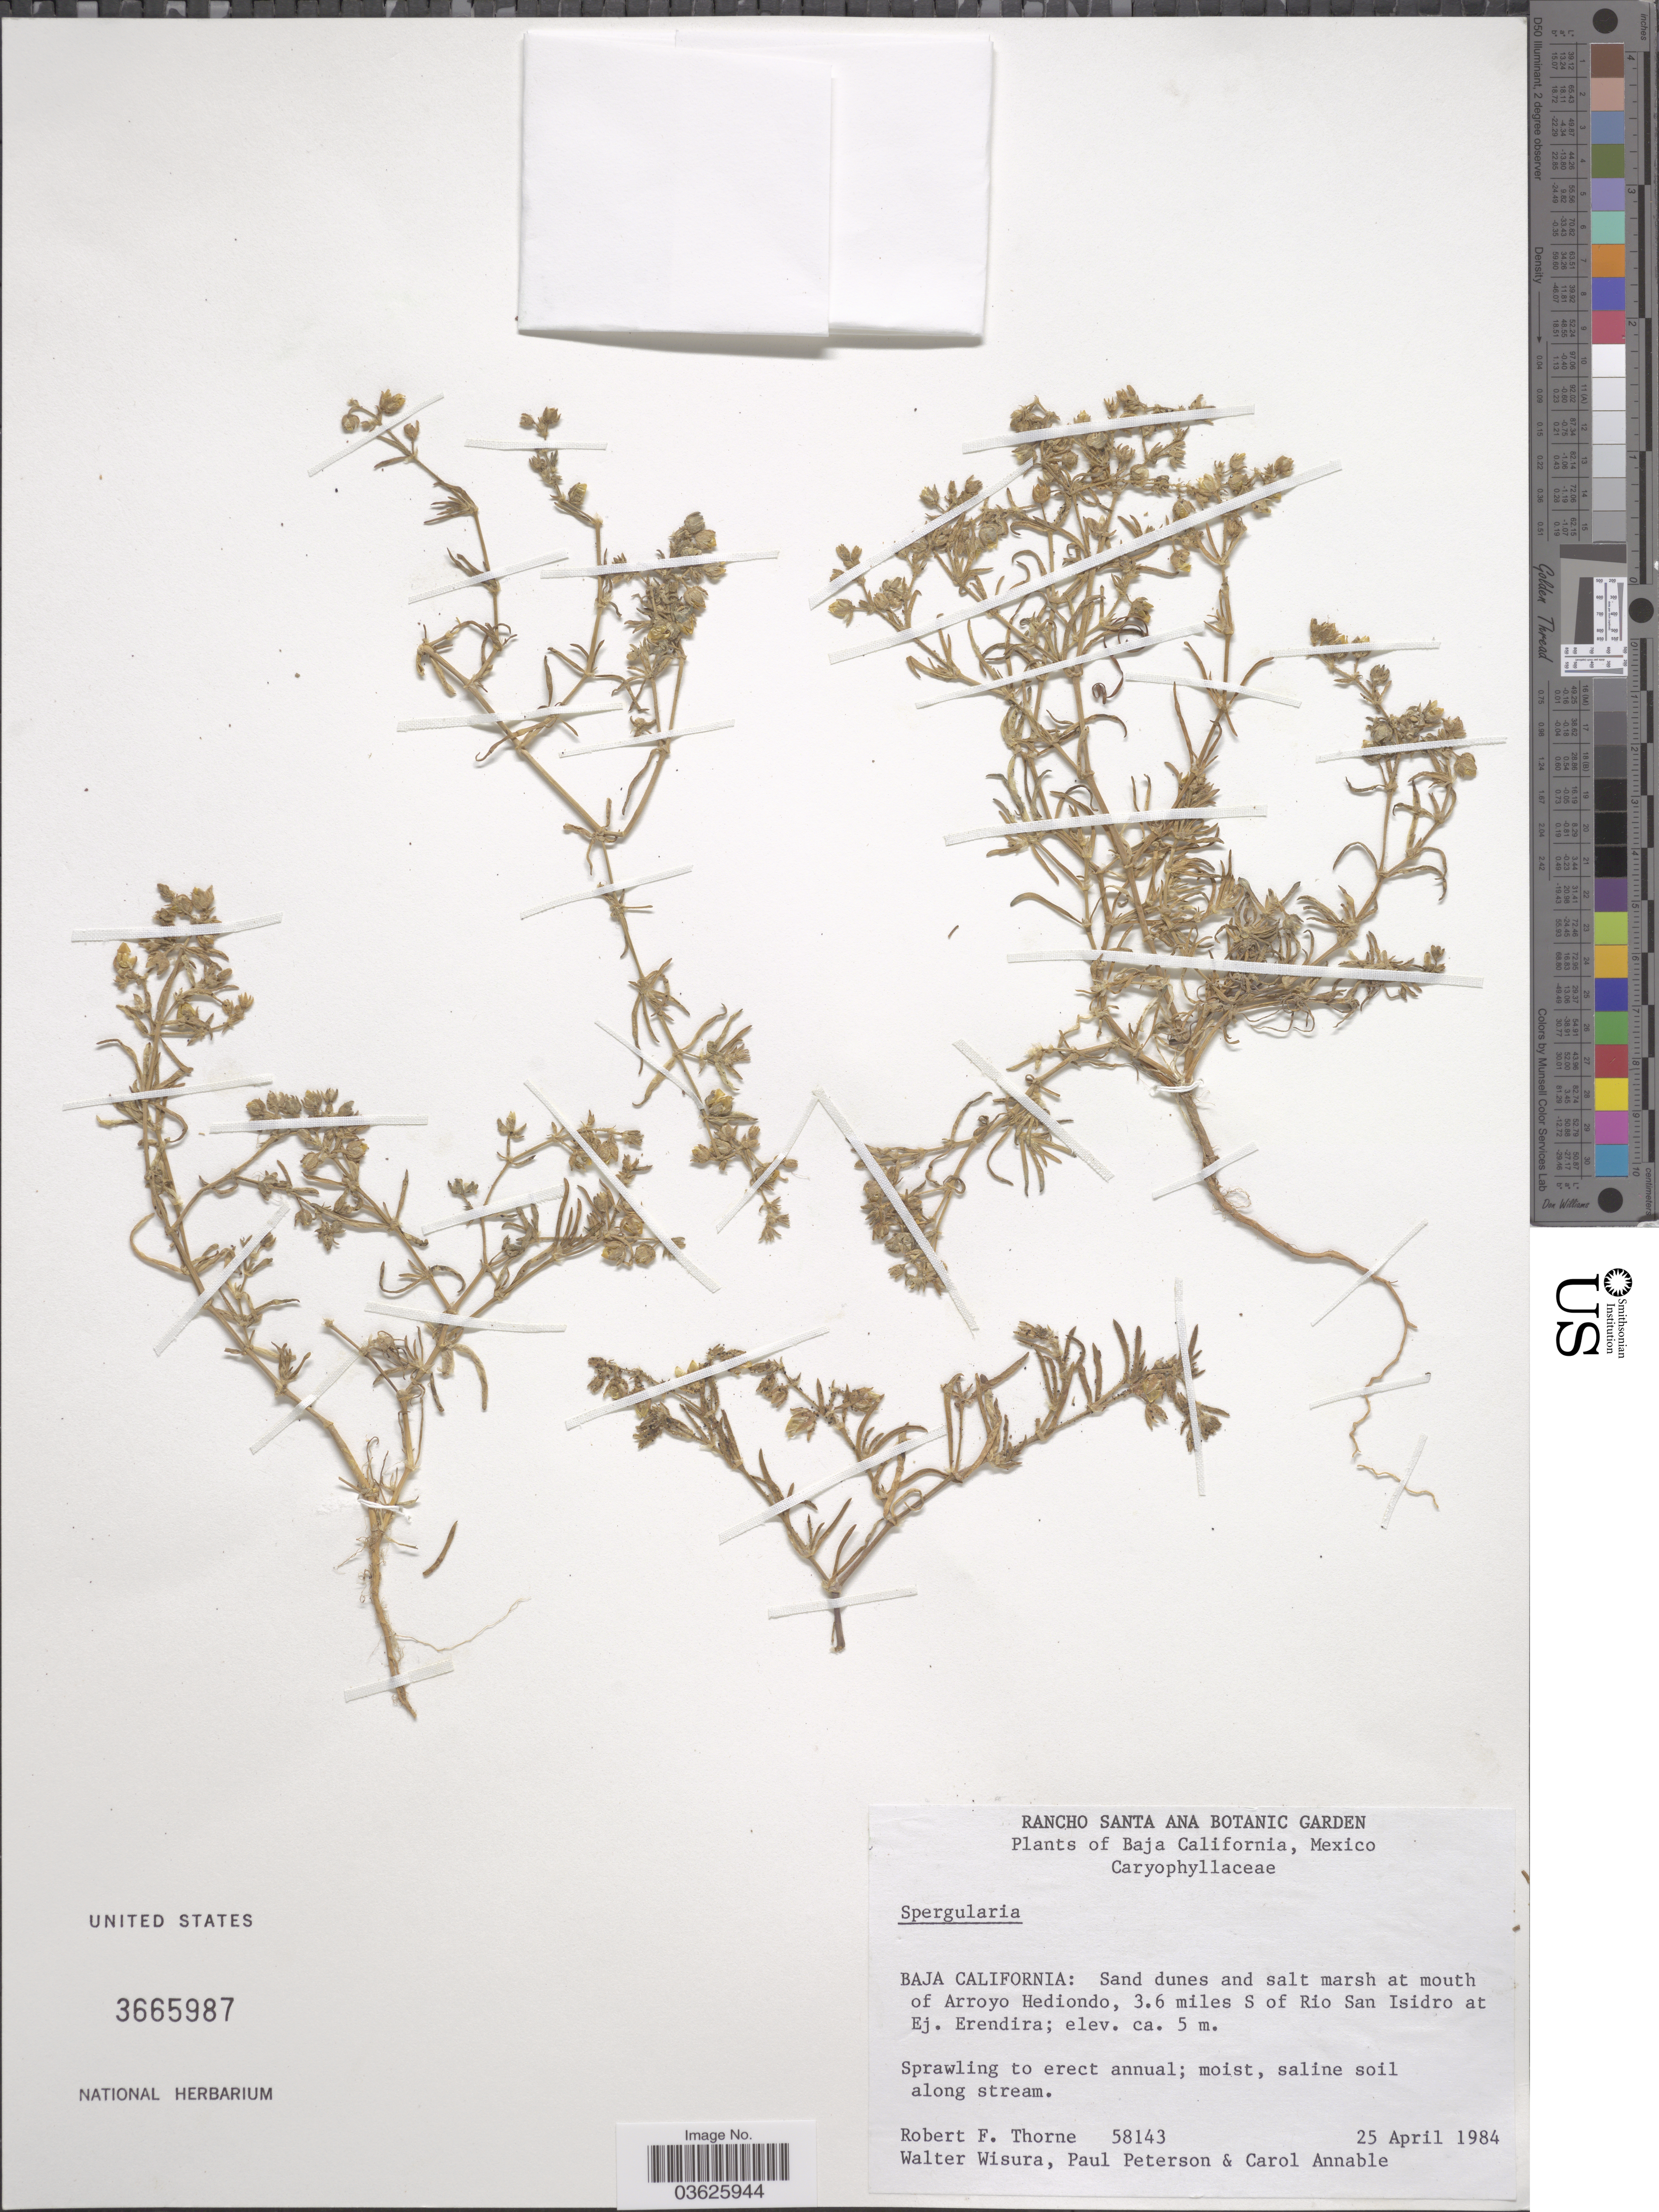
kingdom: Plantae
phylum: Tracheophyta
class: Magnoliopsida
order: Caryophyllales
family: Caryophyllaceae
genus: Tissa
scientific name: Tissa sp.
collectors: R. F. Thorne, W. Wisura, P. M. Peterson & C. R. Annable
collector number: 58143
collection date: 1984-04-25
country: Mexico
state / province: Baja California Norte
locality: Sand dunes and salt marsh at mouth of Arroyo Hediondo, 3.6 miles S of Rio San Isidro at Ej. Erendira.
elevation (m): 5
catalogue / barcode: US 3665987